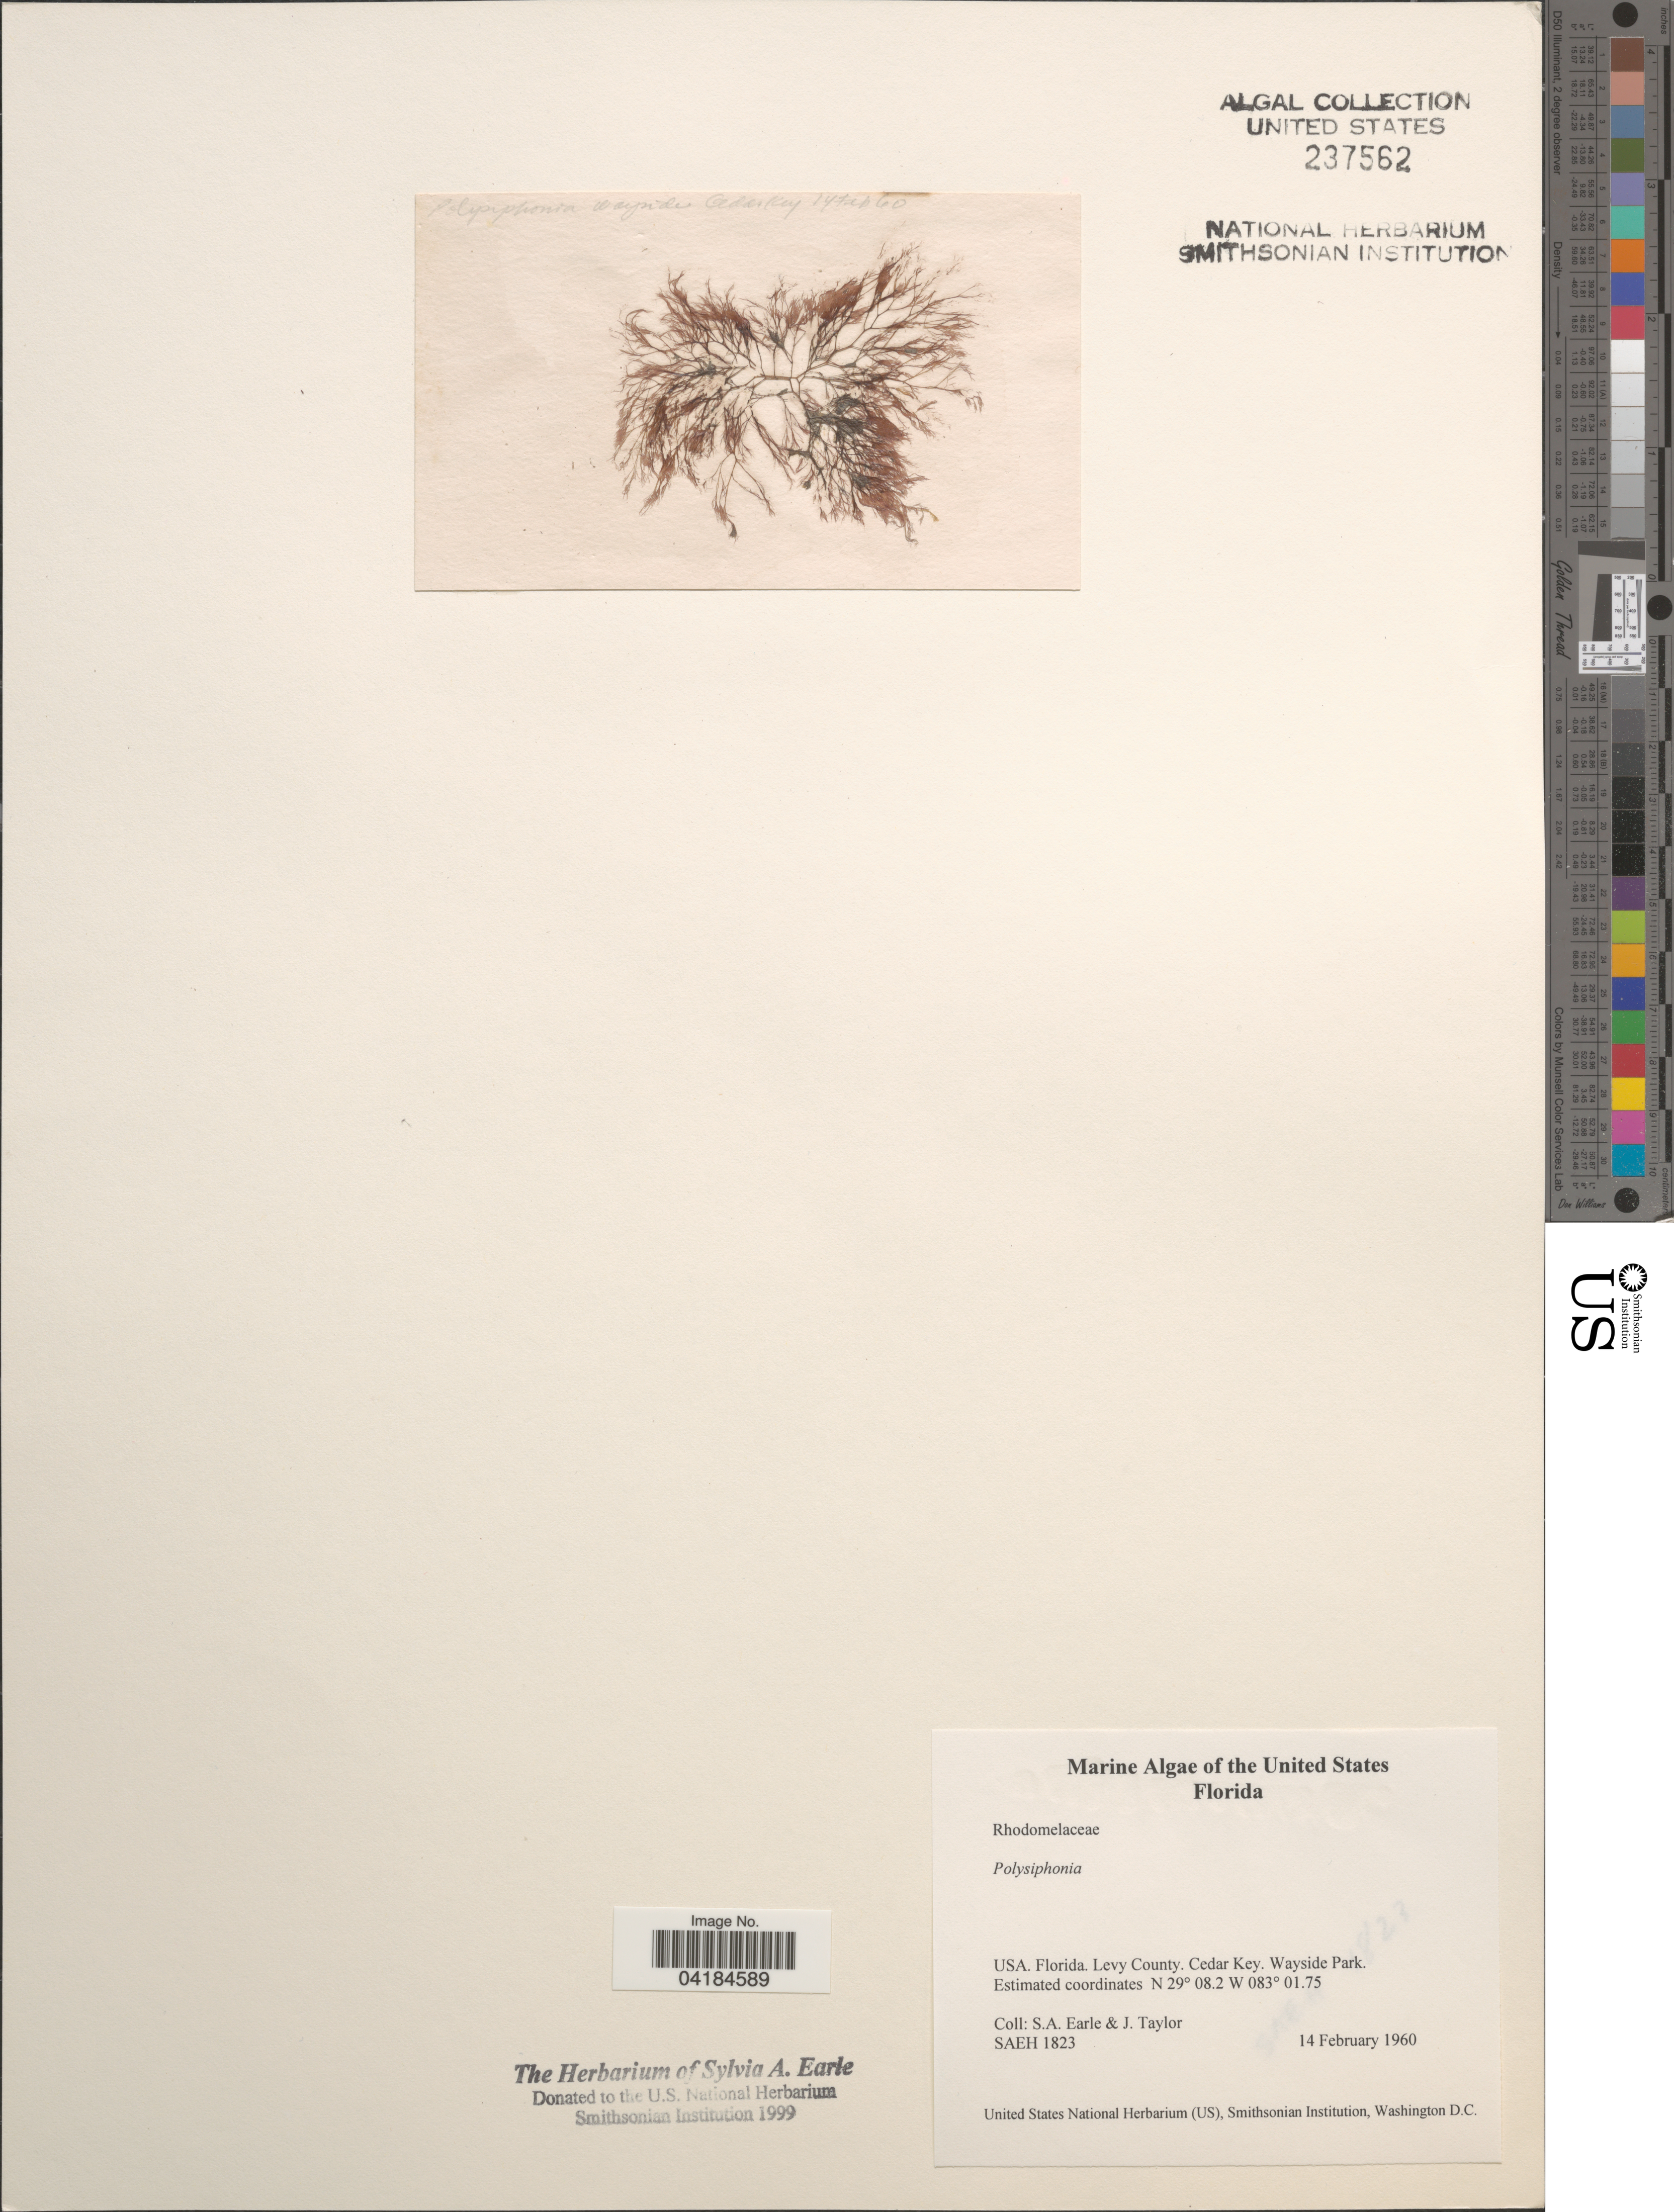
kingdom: Plantae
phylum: Rhodophyta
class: Florideophyceae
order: Ceramiales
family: Rhodomelaceae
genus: Polysiphonia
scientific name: Polysiphonia sp.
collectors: S. A. Earle & J. Taylor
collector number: SAEH1823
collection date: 1960-02-14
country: United States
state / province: Florida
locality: Levy County. Cedar Key. Wayside Park.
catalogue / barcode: US 237562